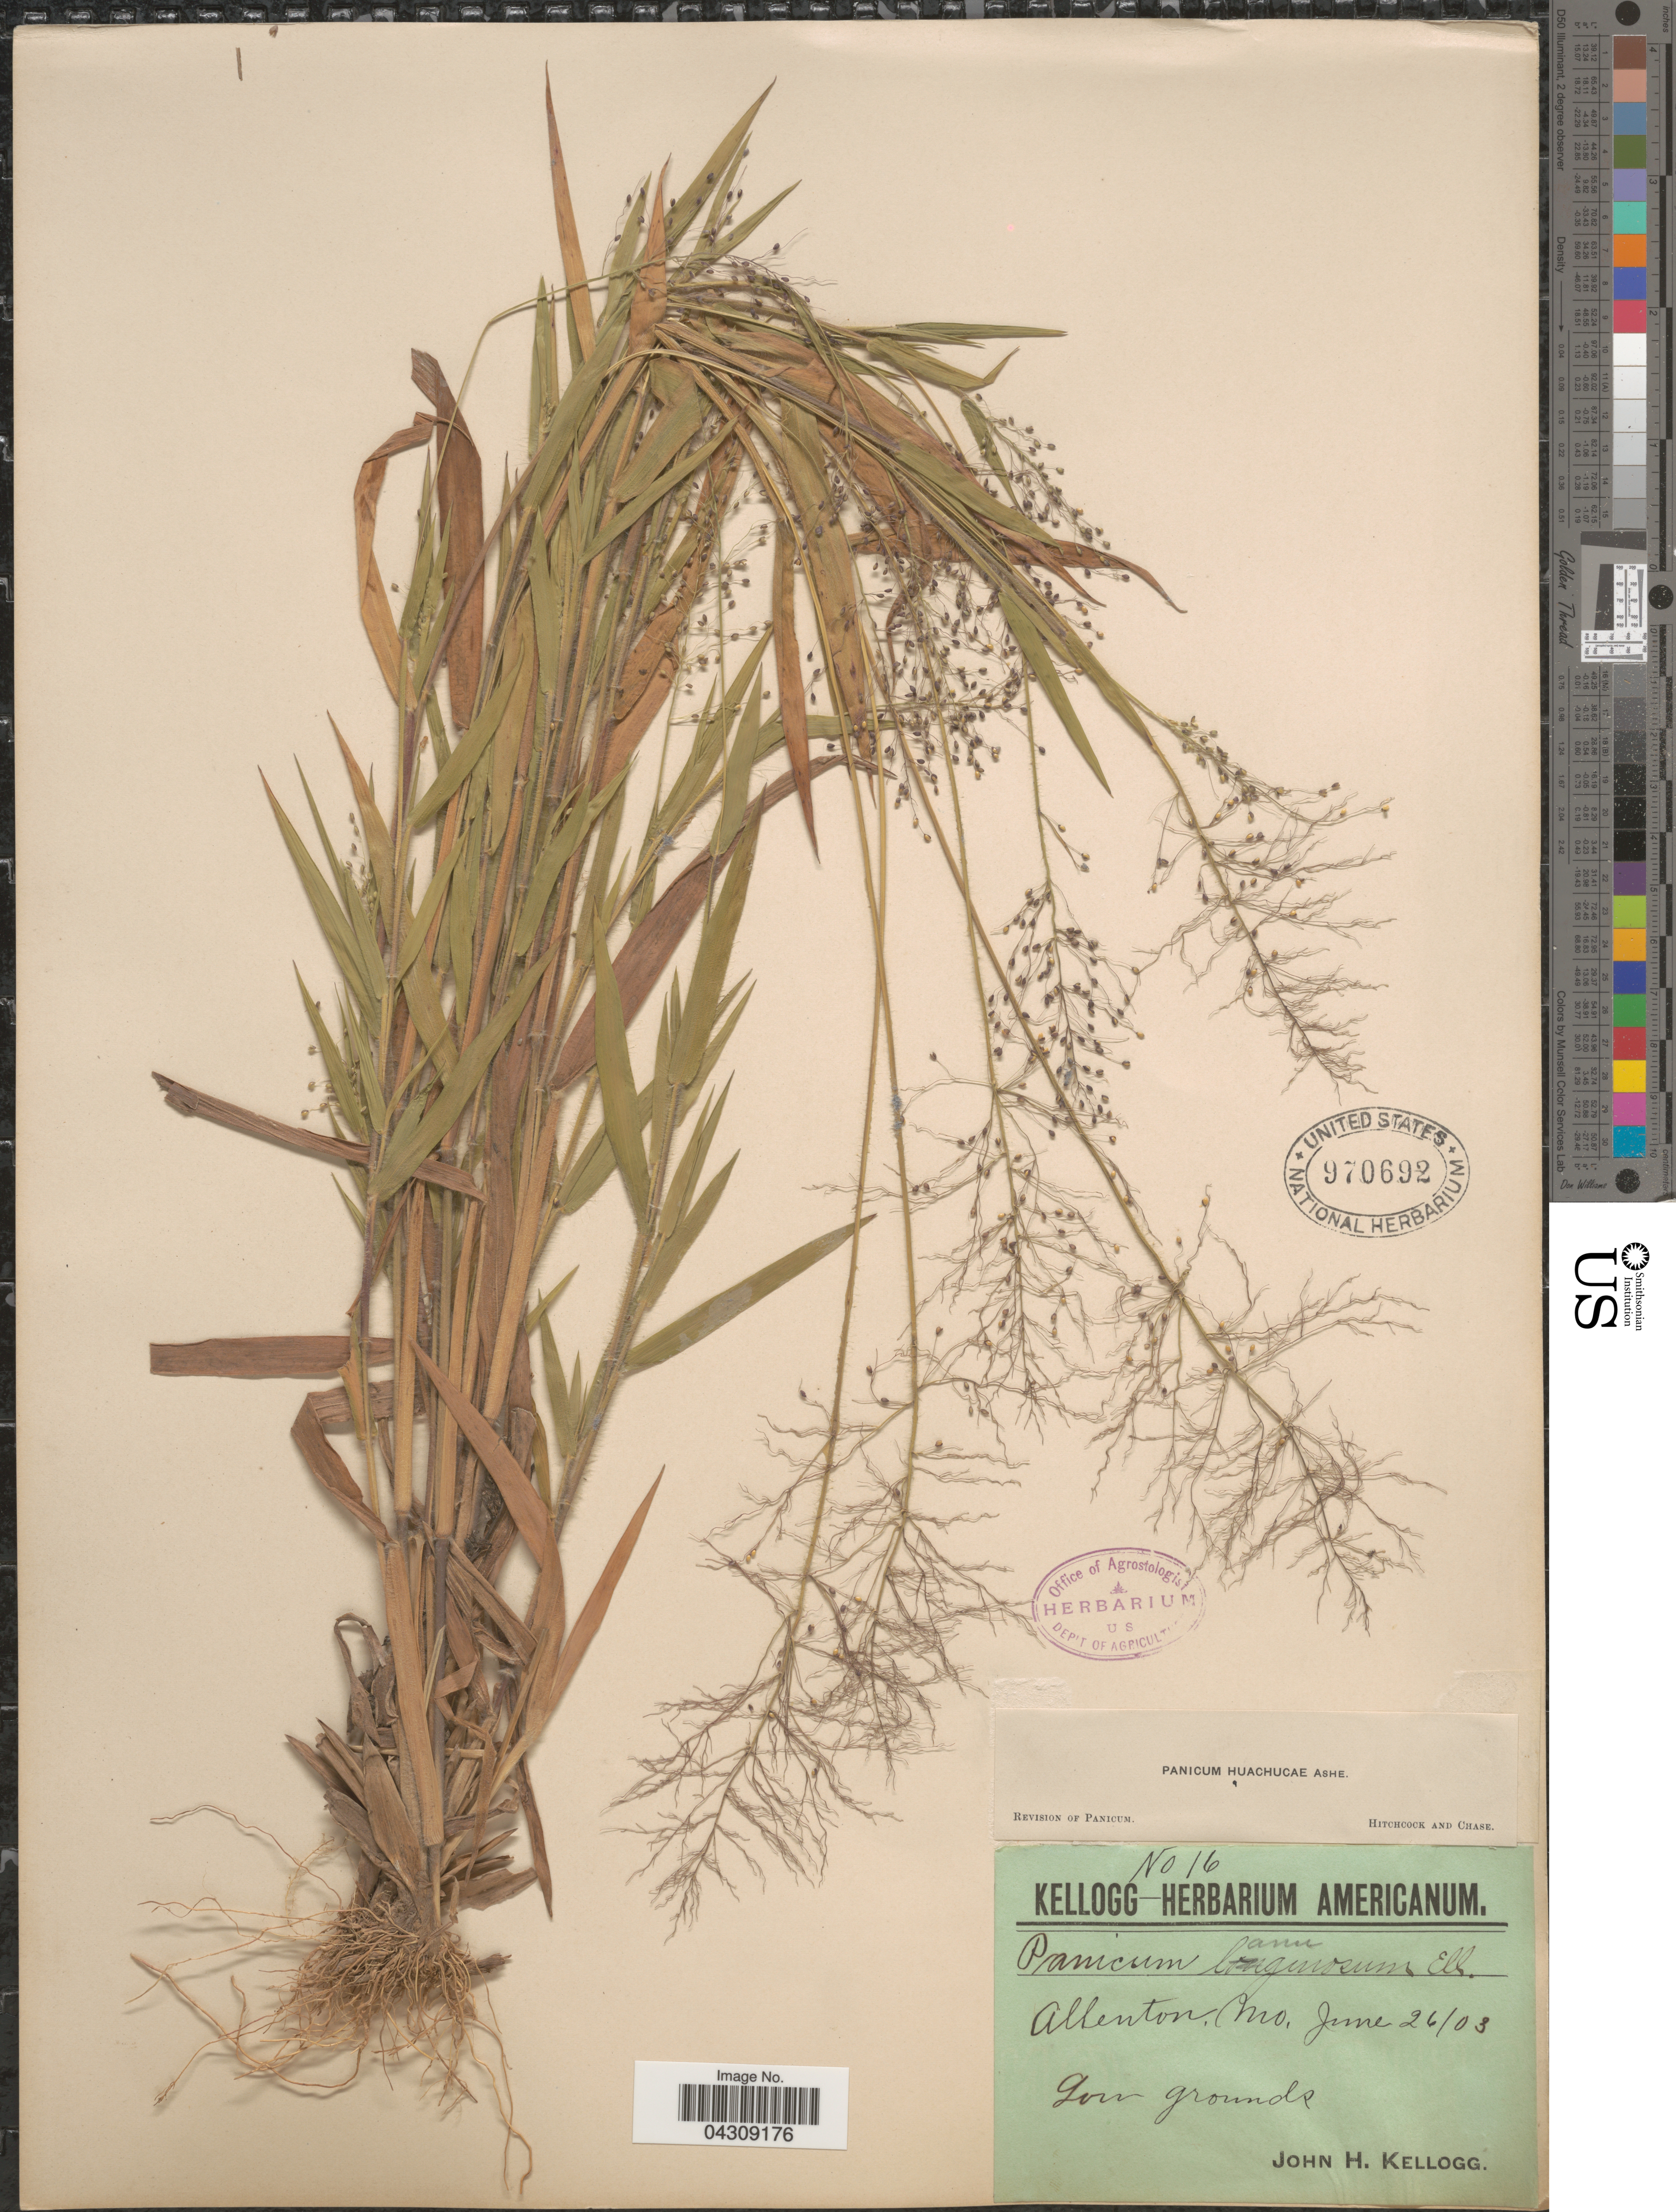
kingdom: Plantae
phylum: Tracheophyta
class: Liliopsida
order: Poales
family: Poaceae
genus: Dichanthelium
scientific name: Dichanthelium acuminatum var. acuminatum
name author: (Sw.) Gould & C.A. Clark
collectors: J. H. Kellogg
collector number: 16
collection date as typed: Transcribed d/m/y: 26/6/3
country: United States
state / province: Missouri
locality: Allenton.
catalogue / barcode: US 970692